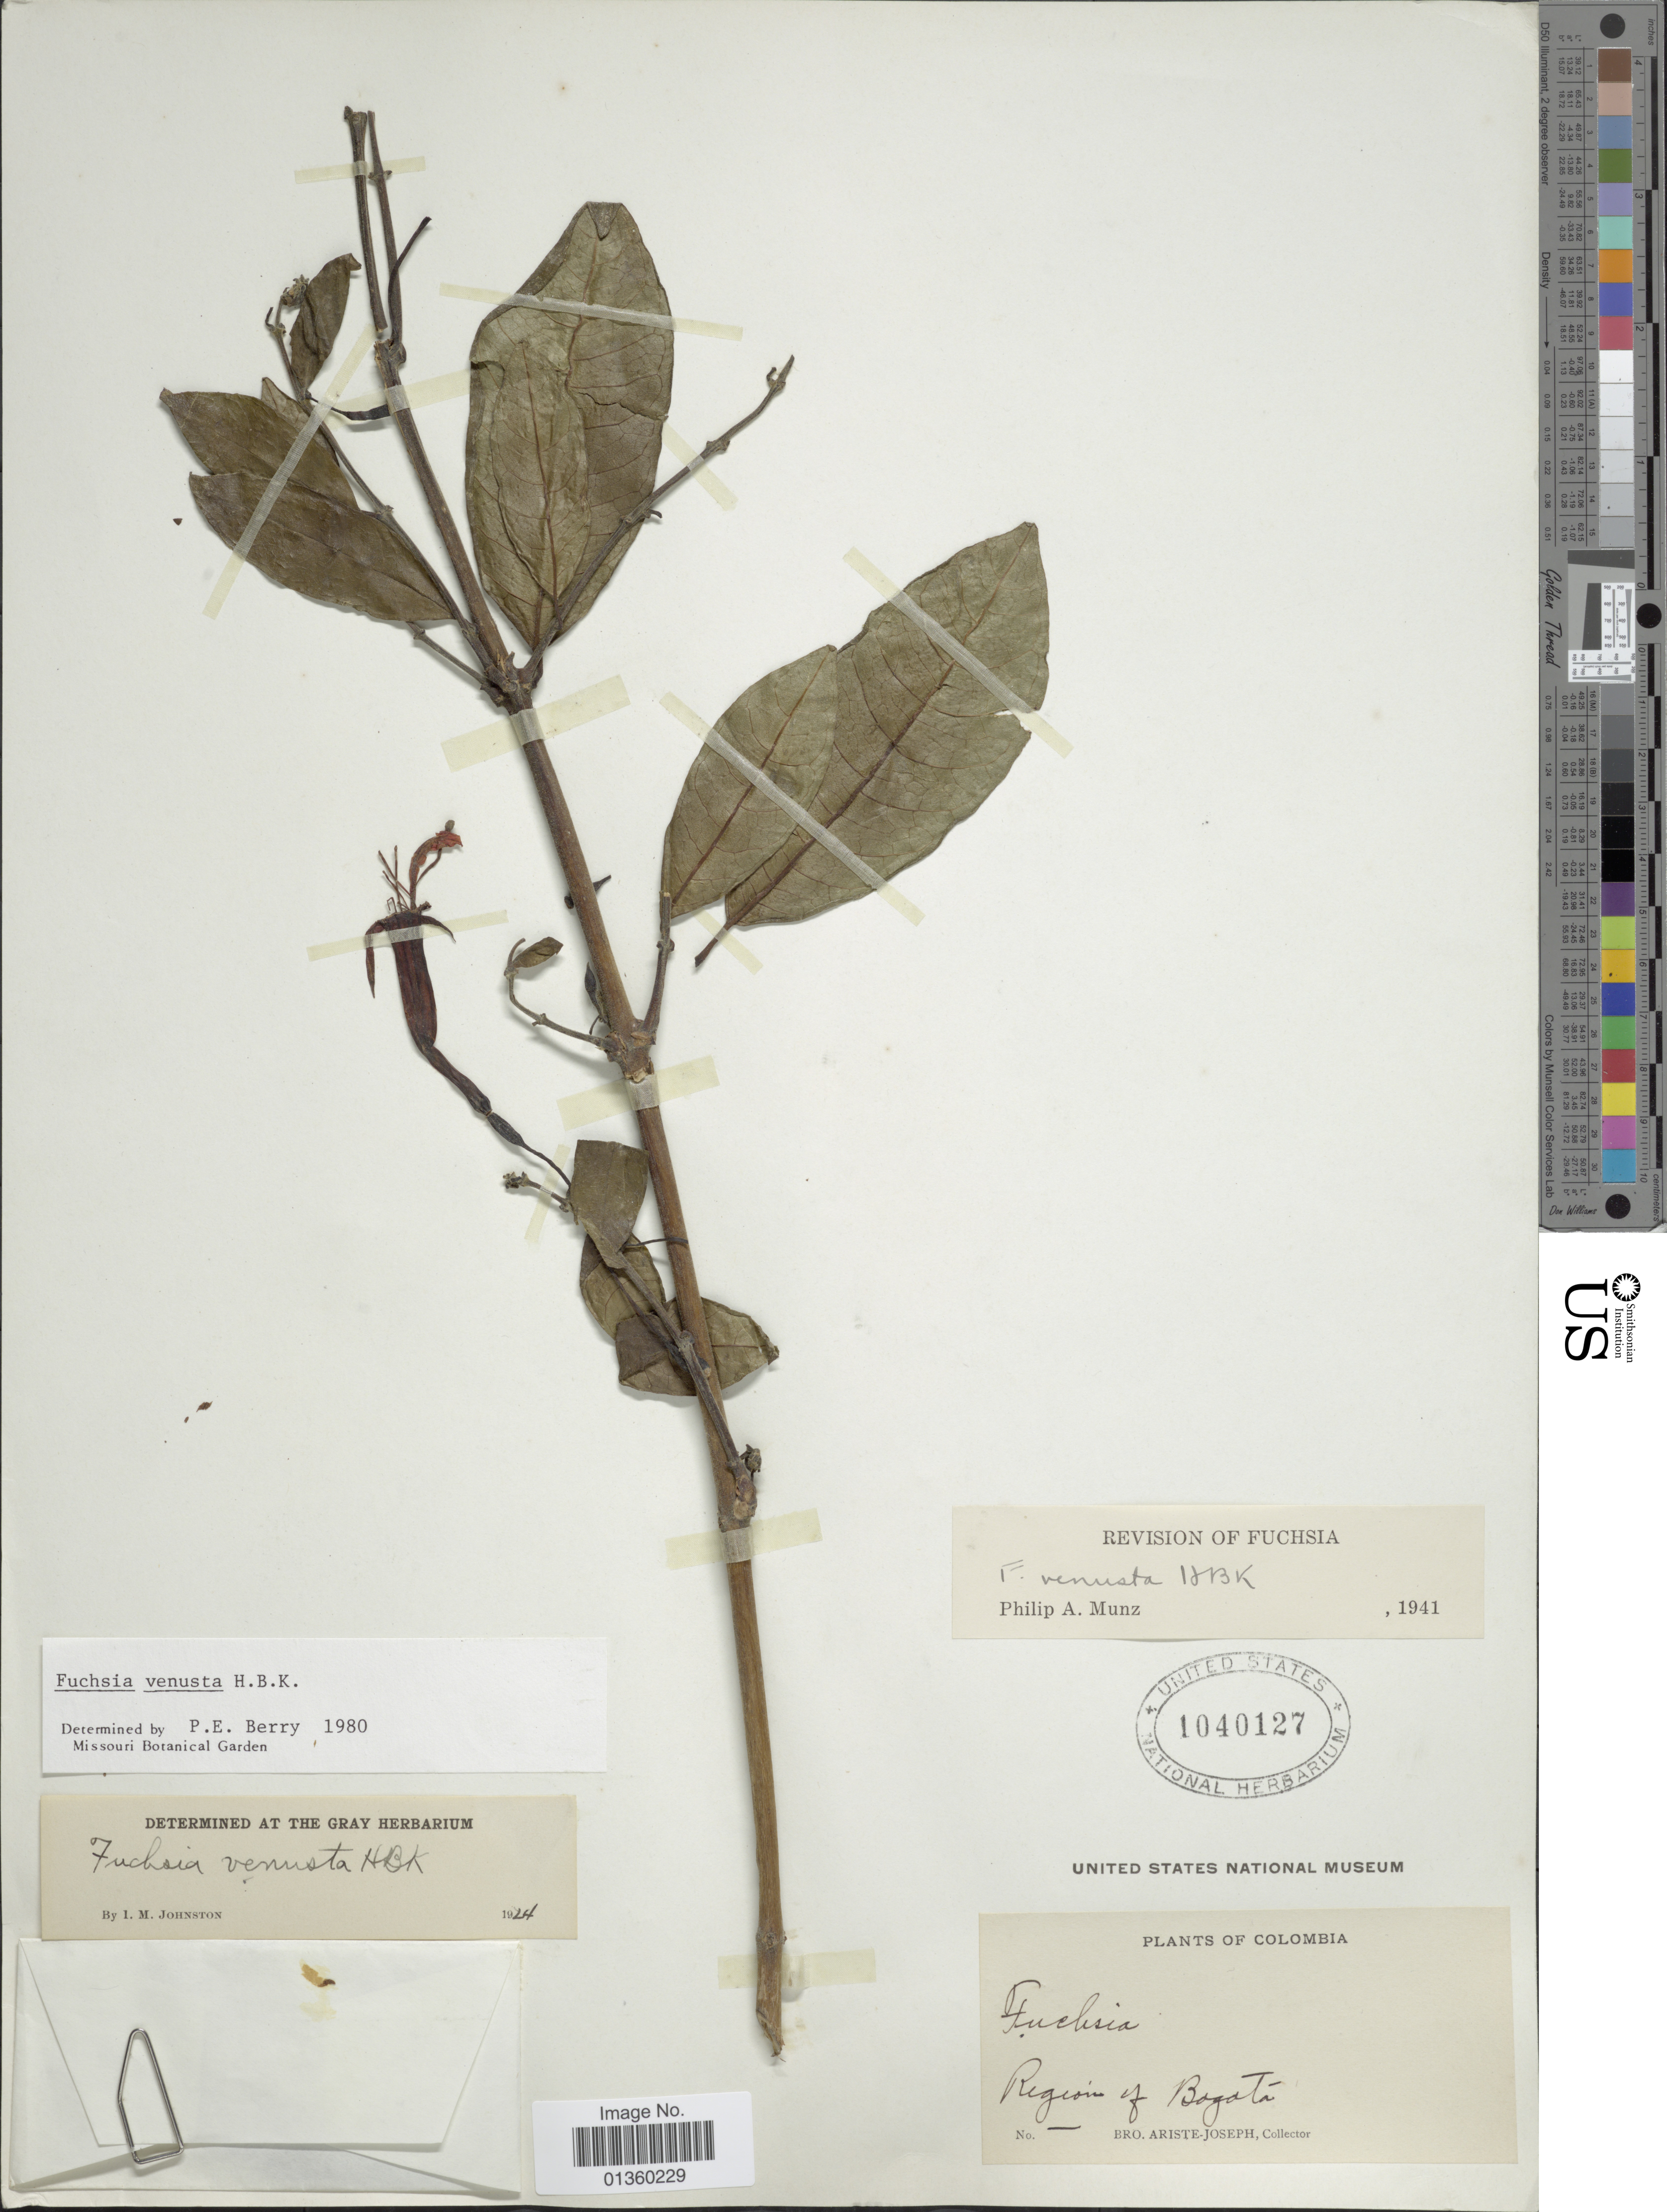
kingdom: Plantae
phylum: Tracheophyta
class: Magnoliopsida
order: Myrtales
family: Onagraceae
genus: Fuchsia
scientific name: Fuchsia venusta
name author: Kunth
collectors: Bro. Ariste-Joseph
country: Colombia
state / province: Bogota D.C.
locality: Region of Bogotá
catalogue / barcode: US 1040127